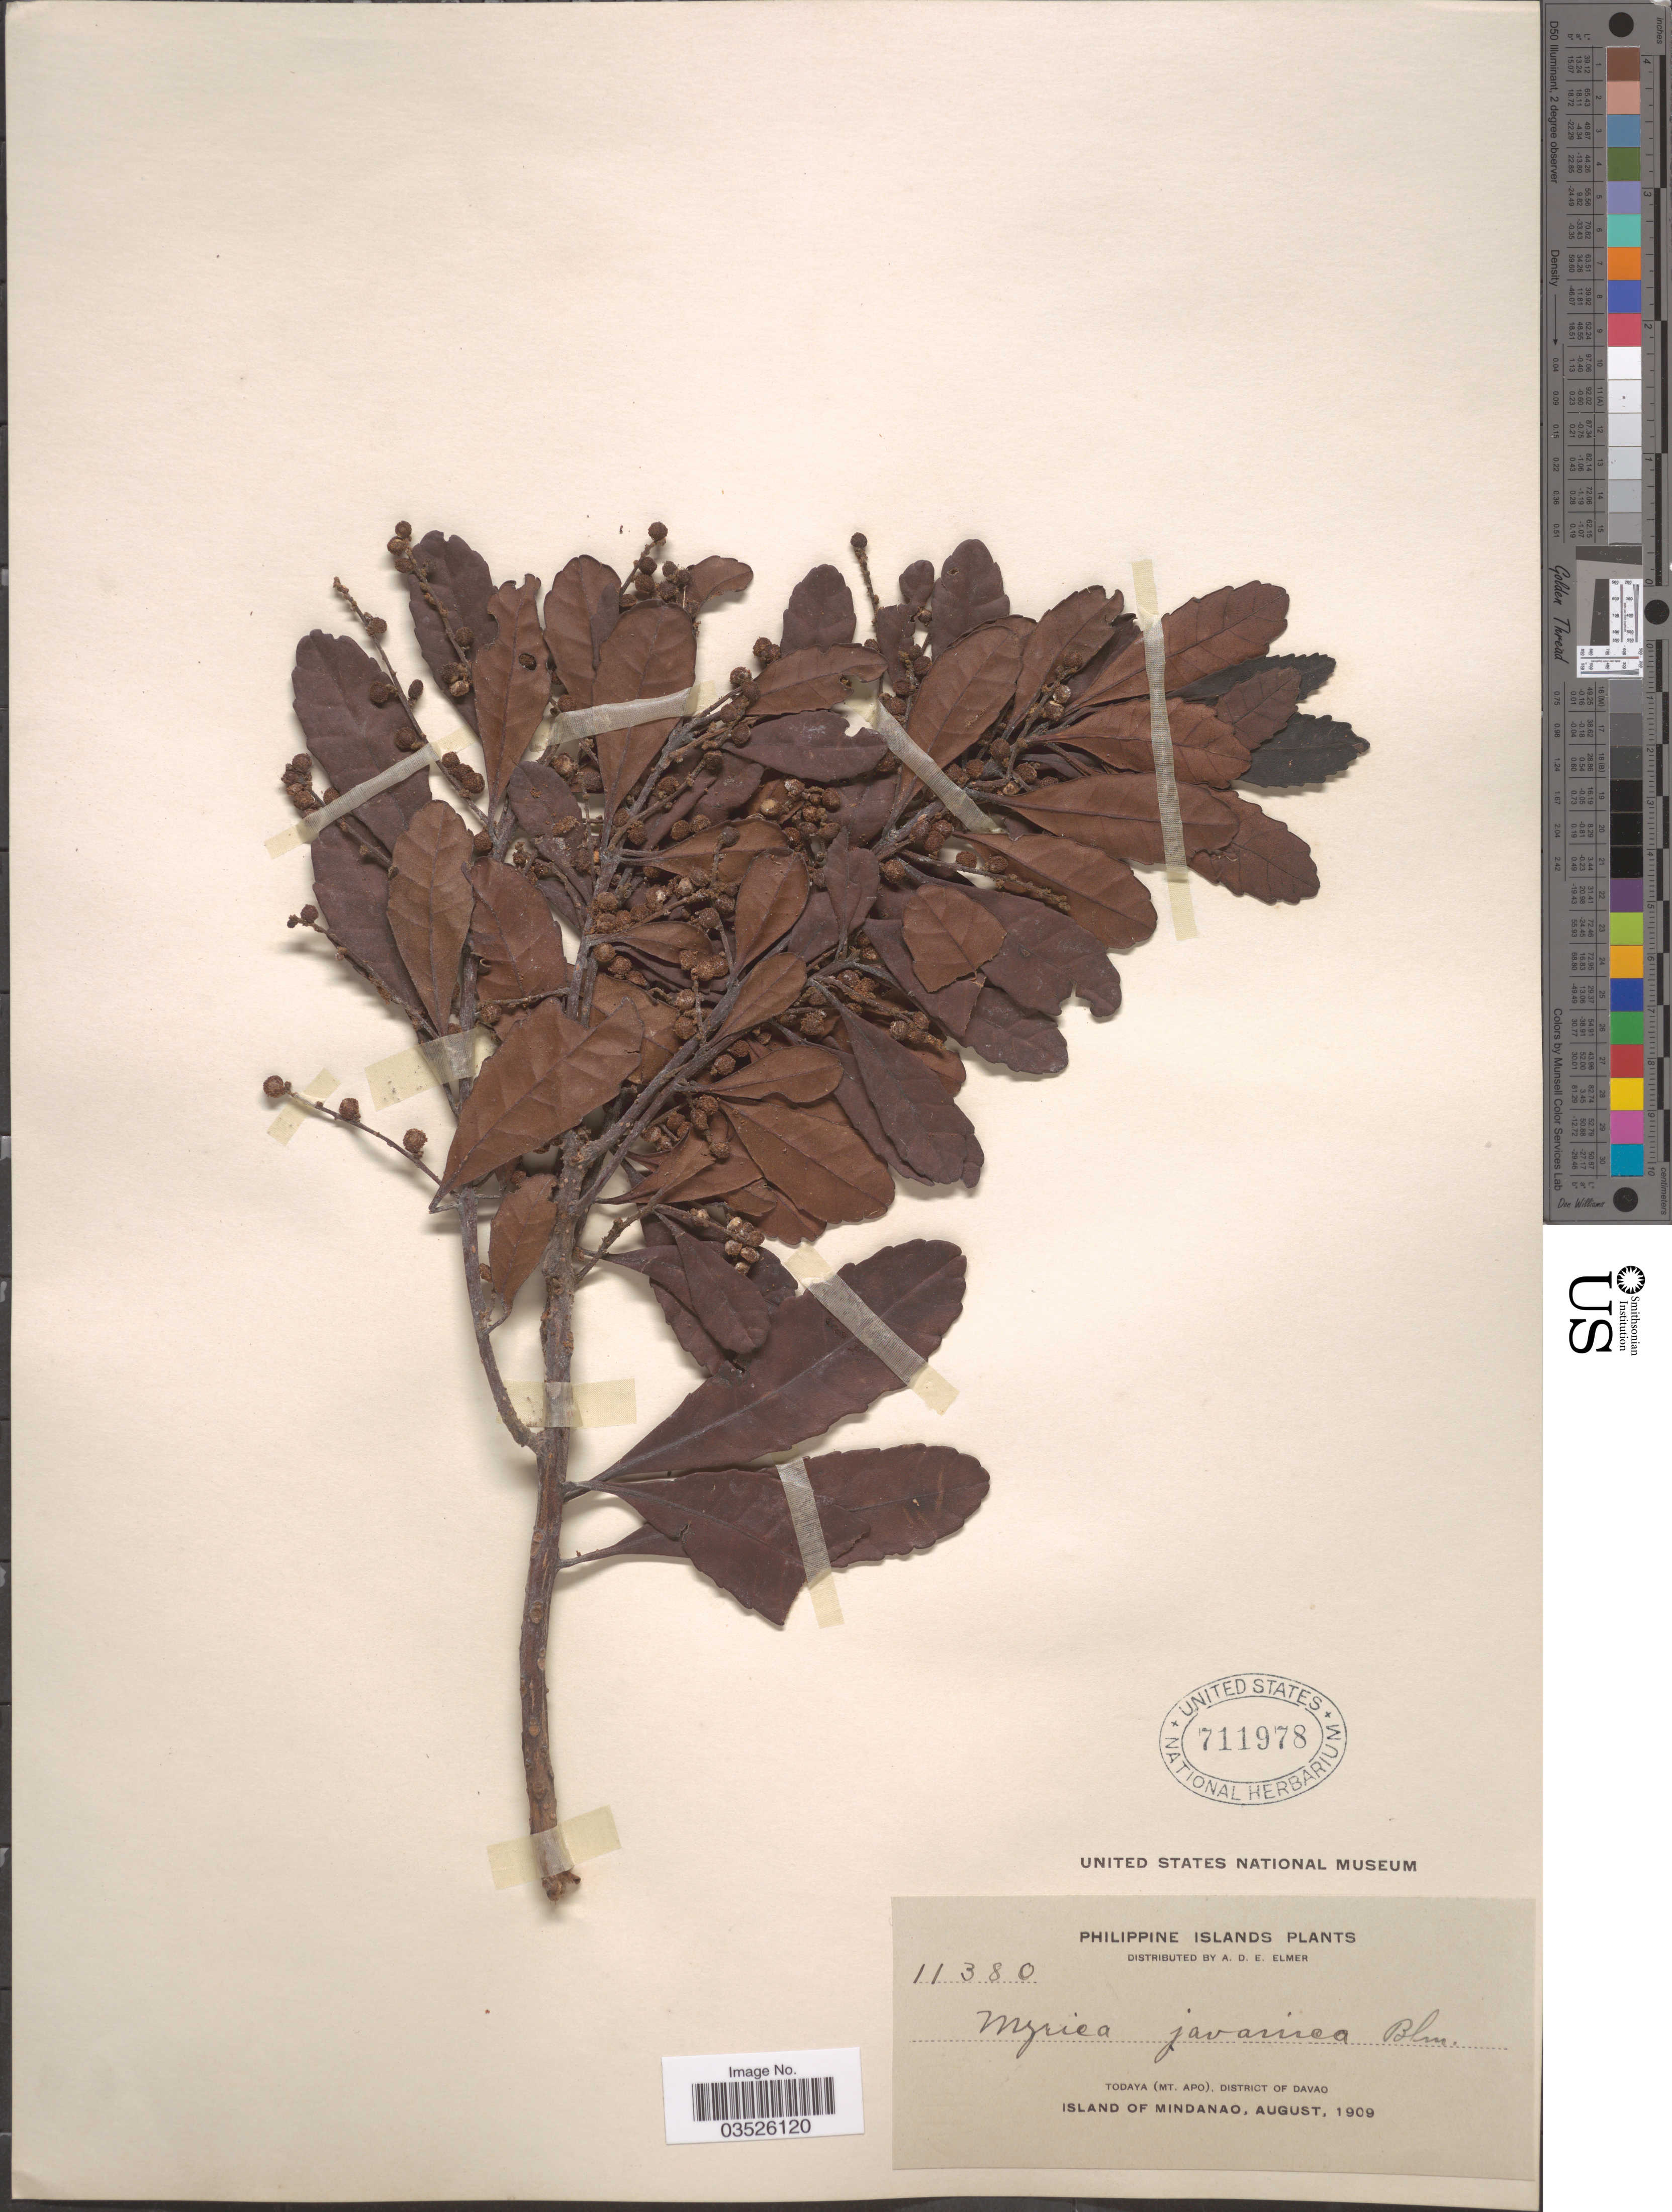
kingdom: Plantae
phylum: Tracheophyta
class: Magnoliopsida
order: Fagales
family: Myricaceae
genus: Morella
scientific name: Morella vidaliana (Rolfe) comb. ined.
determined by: Strong, Mark T., (BOT), Smithsonian Institution - National Museum of Natural History (UNITED STATES)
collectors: A. D. E. Elmer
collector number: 11380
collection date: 1909-08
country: Philippines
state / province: Davao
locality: Philippine Islands, Todaya (Mt. Apo), District of Davao. Island of Mindanao.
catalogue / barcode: US 711978